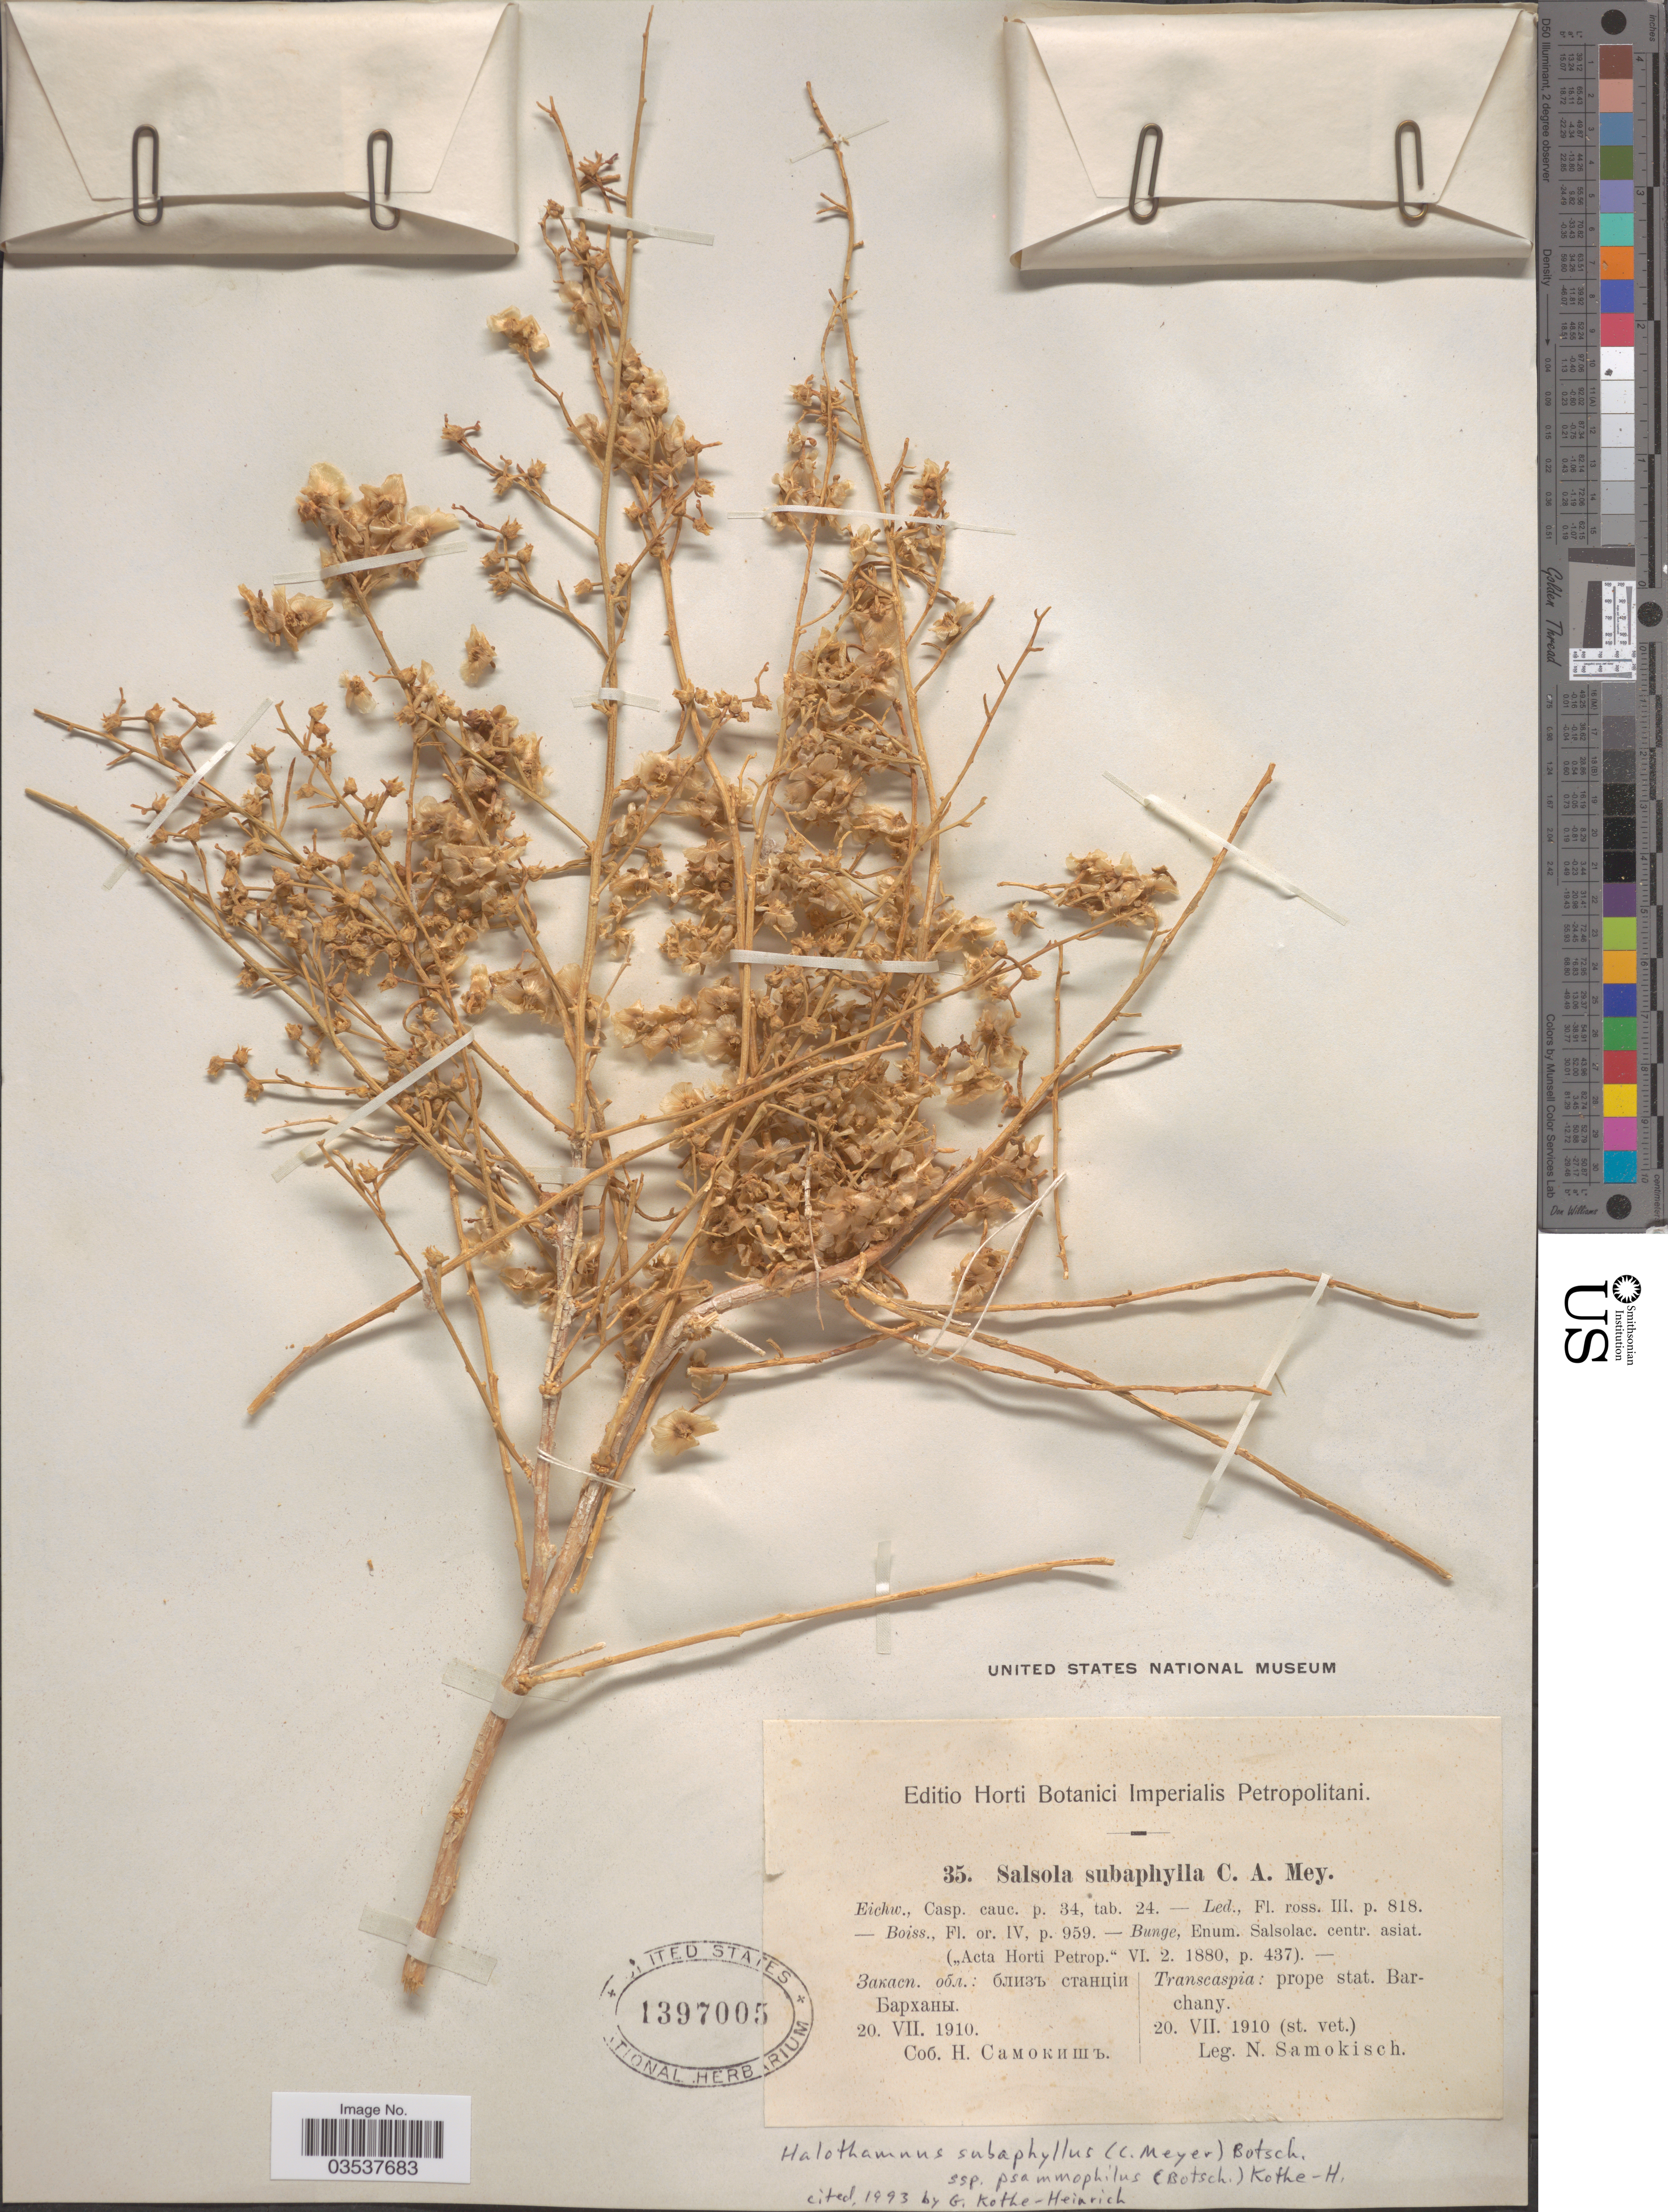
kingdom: Plantae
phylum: Tracheophyta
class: Magnoliopsida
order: Caryophyllales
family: Amaranthaceae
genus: Halothamnus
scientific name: Halothamnus subaphyllus subsp. psammophilus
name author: (Botsch.) Kothe-Heinr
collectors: N. Samokisch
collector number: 35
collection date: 1910-07-20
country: Ukraine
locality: Transcaspia: prope stat. Barchany.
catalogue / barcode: US 1397005